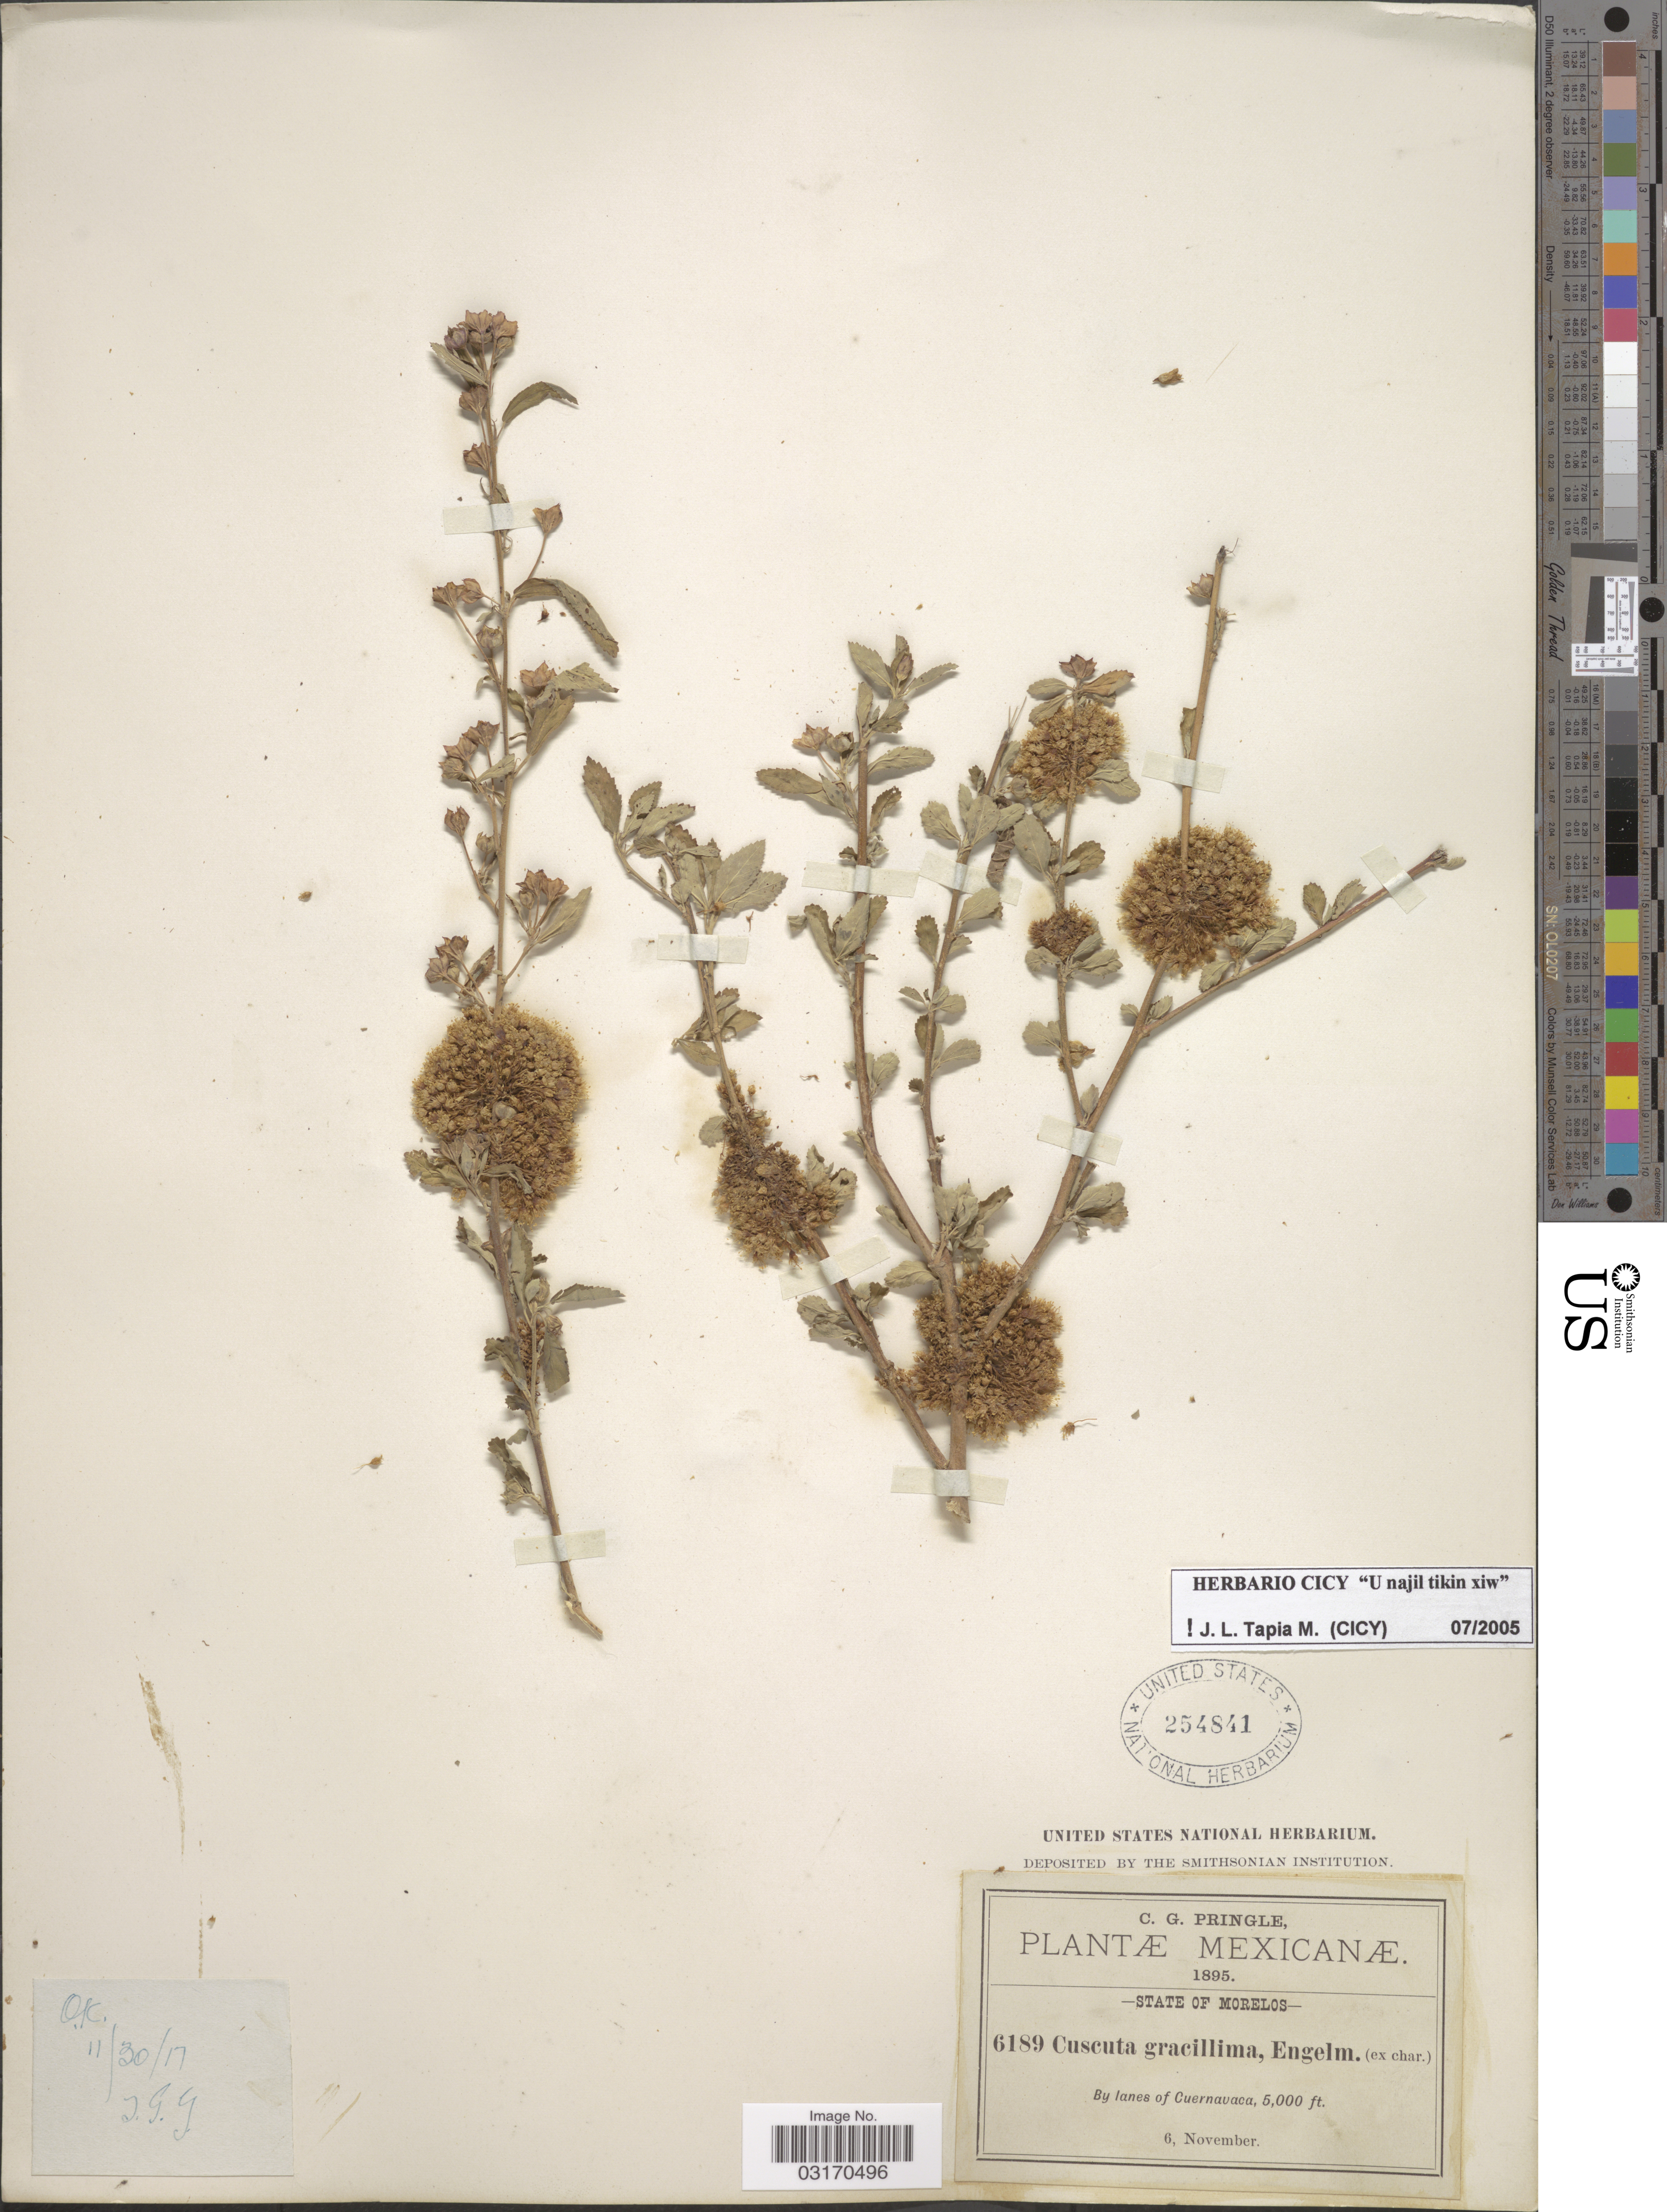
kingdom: Plantae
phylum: Tracheophyta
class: Magnoliopsida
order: Solanales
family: Convolvulaceae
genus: Cuscuta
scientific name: Cuscuta gracillima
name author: Engelm.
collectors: C. G. Pringle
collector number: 6189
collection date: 1895-11-06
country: Mexico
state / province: Morelos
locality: By lanes by Cuernavaca.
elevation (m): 1524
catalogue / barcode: US 254841